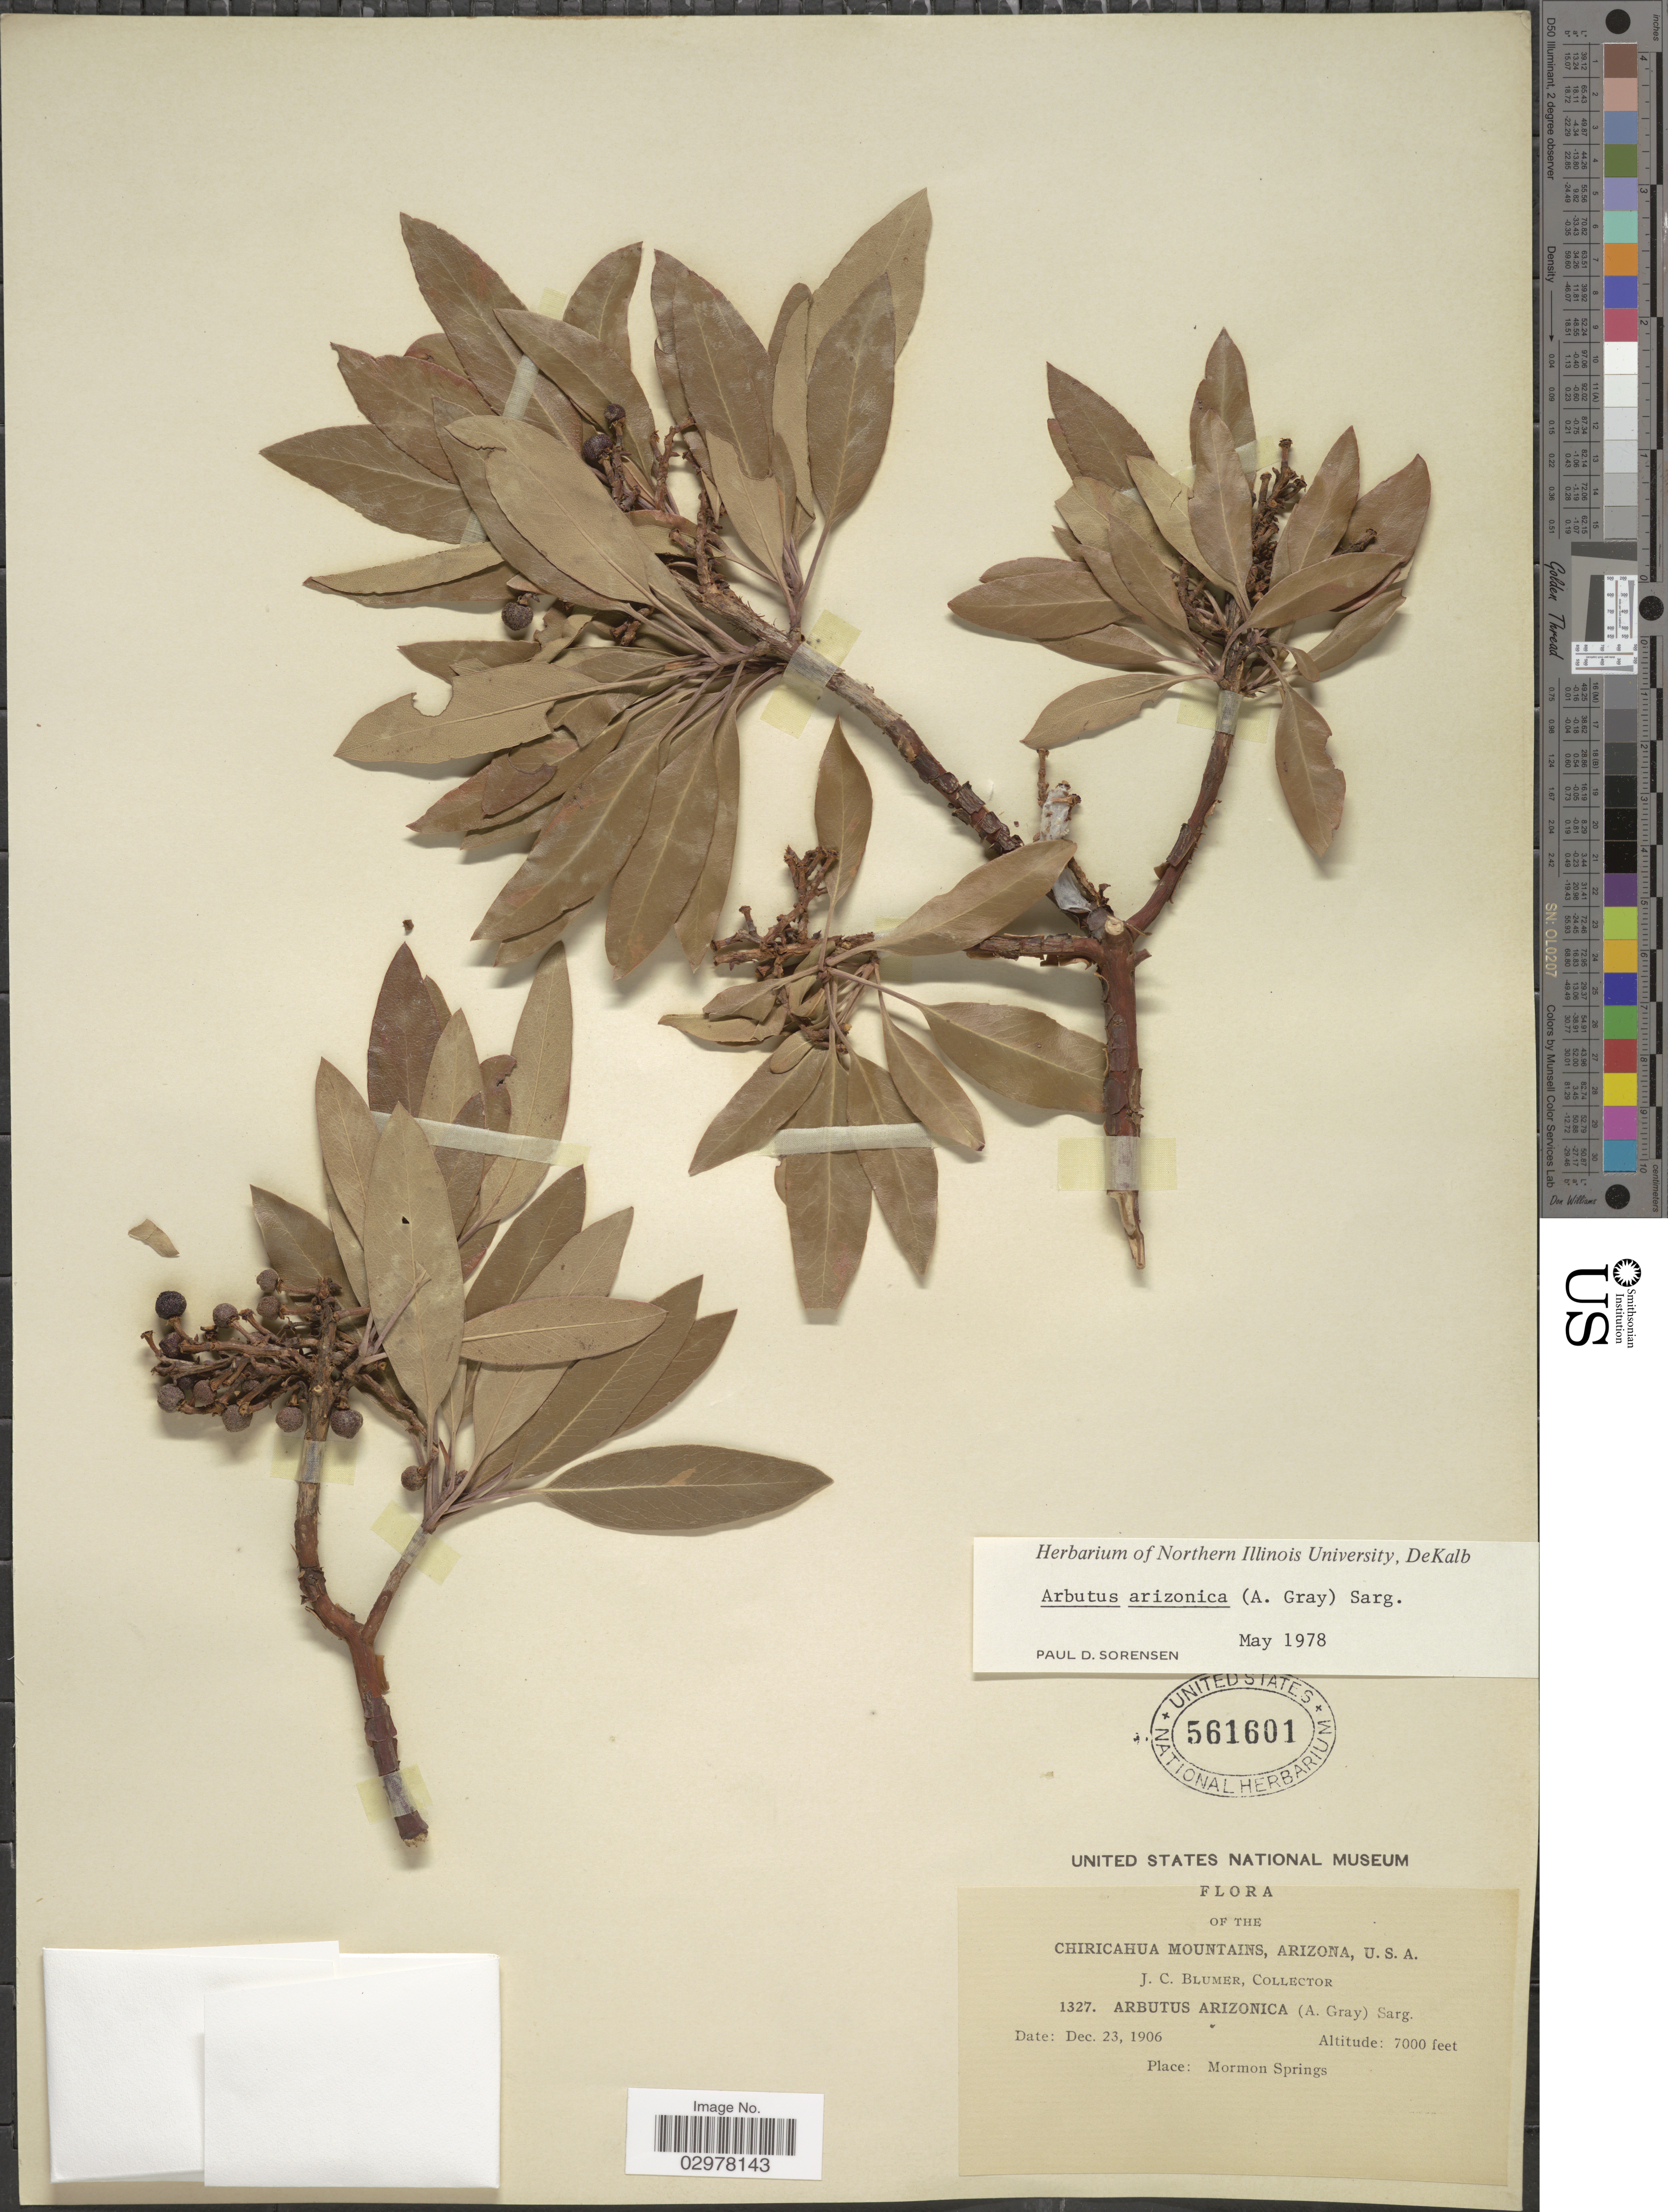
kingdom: Plantae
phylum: Tracheophyta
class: Magnoliopsida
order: Ericales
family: Ericaceae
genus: Arbutus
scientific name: Arbutus arizonica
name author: (A. Gray) Sarg.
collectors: J. C. Blumer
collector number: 1327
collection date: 1906-12-23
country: United States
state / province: Arizona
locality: Chiricahua Mountains.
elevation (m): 2134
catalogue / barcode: US 561601